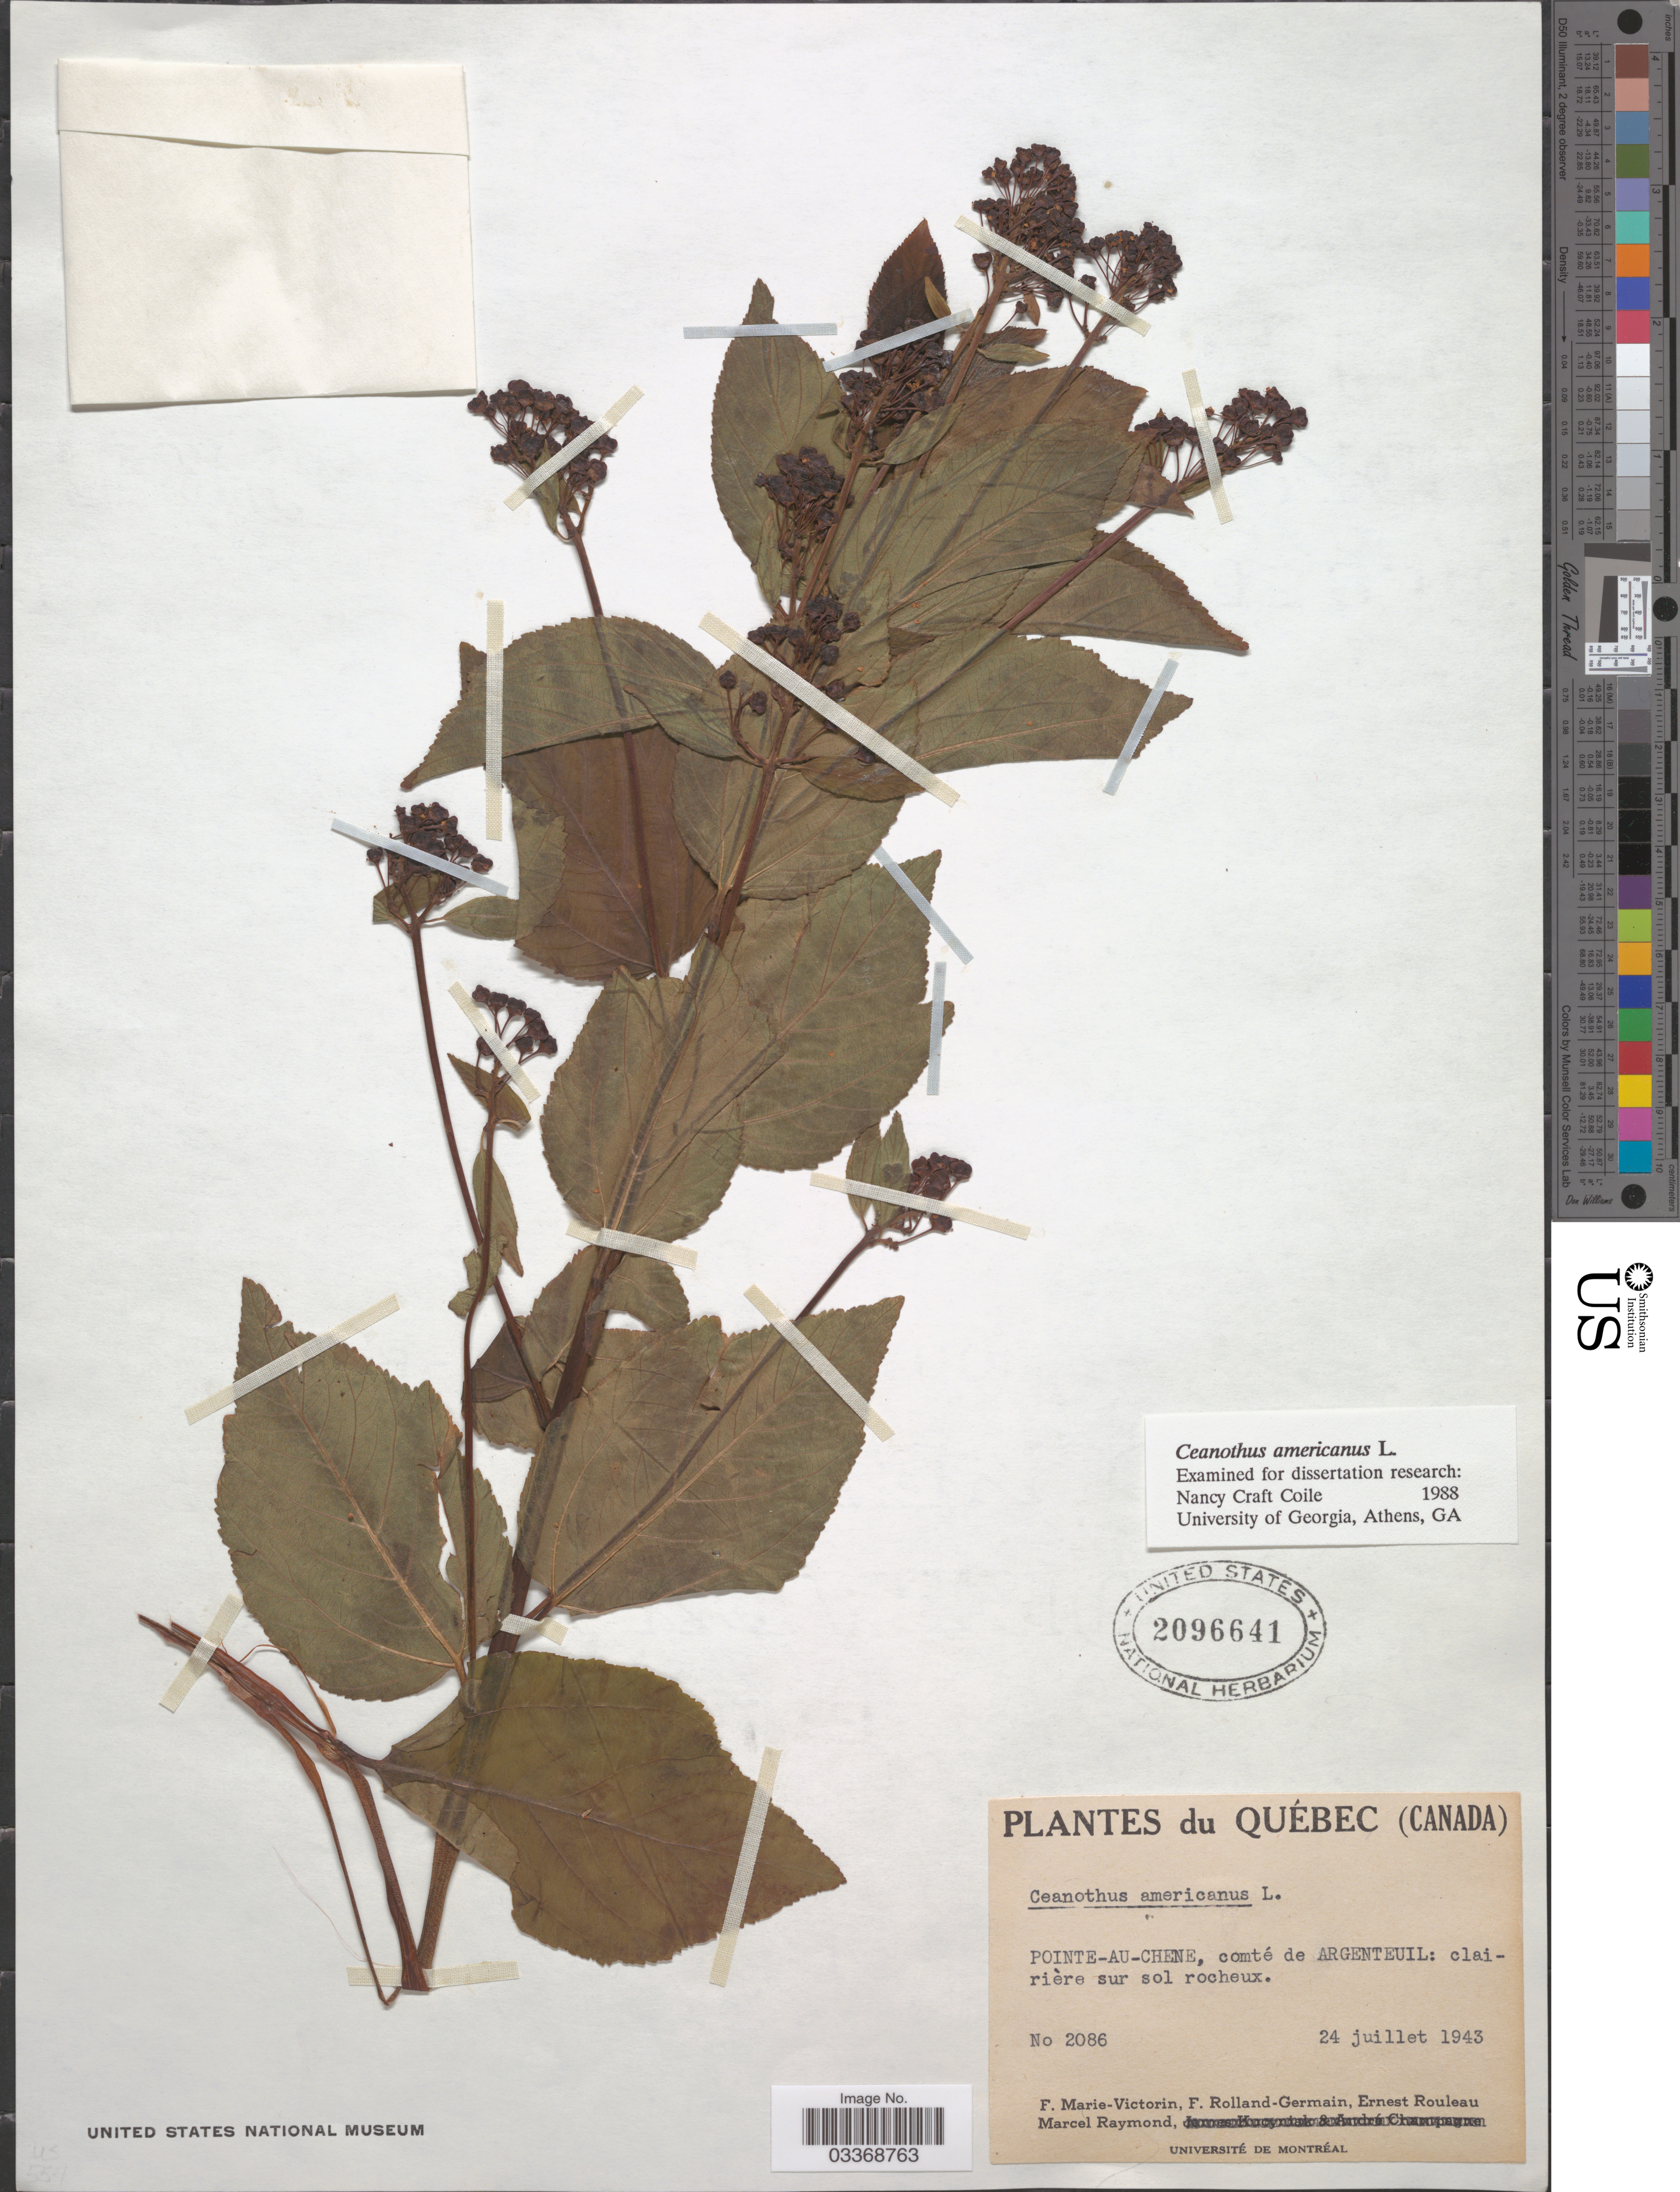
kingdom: Plantae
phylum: Tracheophyta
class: Magnoliopsida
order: Rosales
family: Rhamnaceae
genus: Ceanothus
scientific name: Ceanothus americanus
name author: L.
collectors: F. Marie-Victorin, Rolland-Germain, E. Rouleau & M. Raymond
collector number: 2086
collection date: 1943-07-24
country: Canada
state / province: Quebec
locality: Pointe-Au-Chene, comté de Argenteuil.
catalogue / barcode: US 2096641